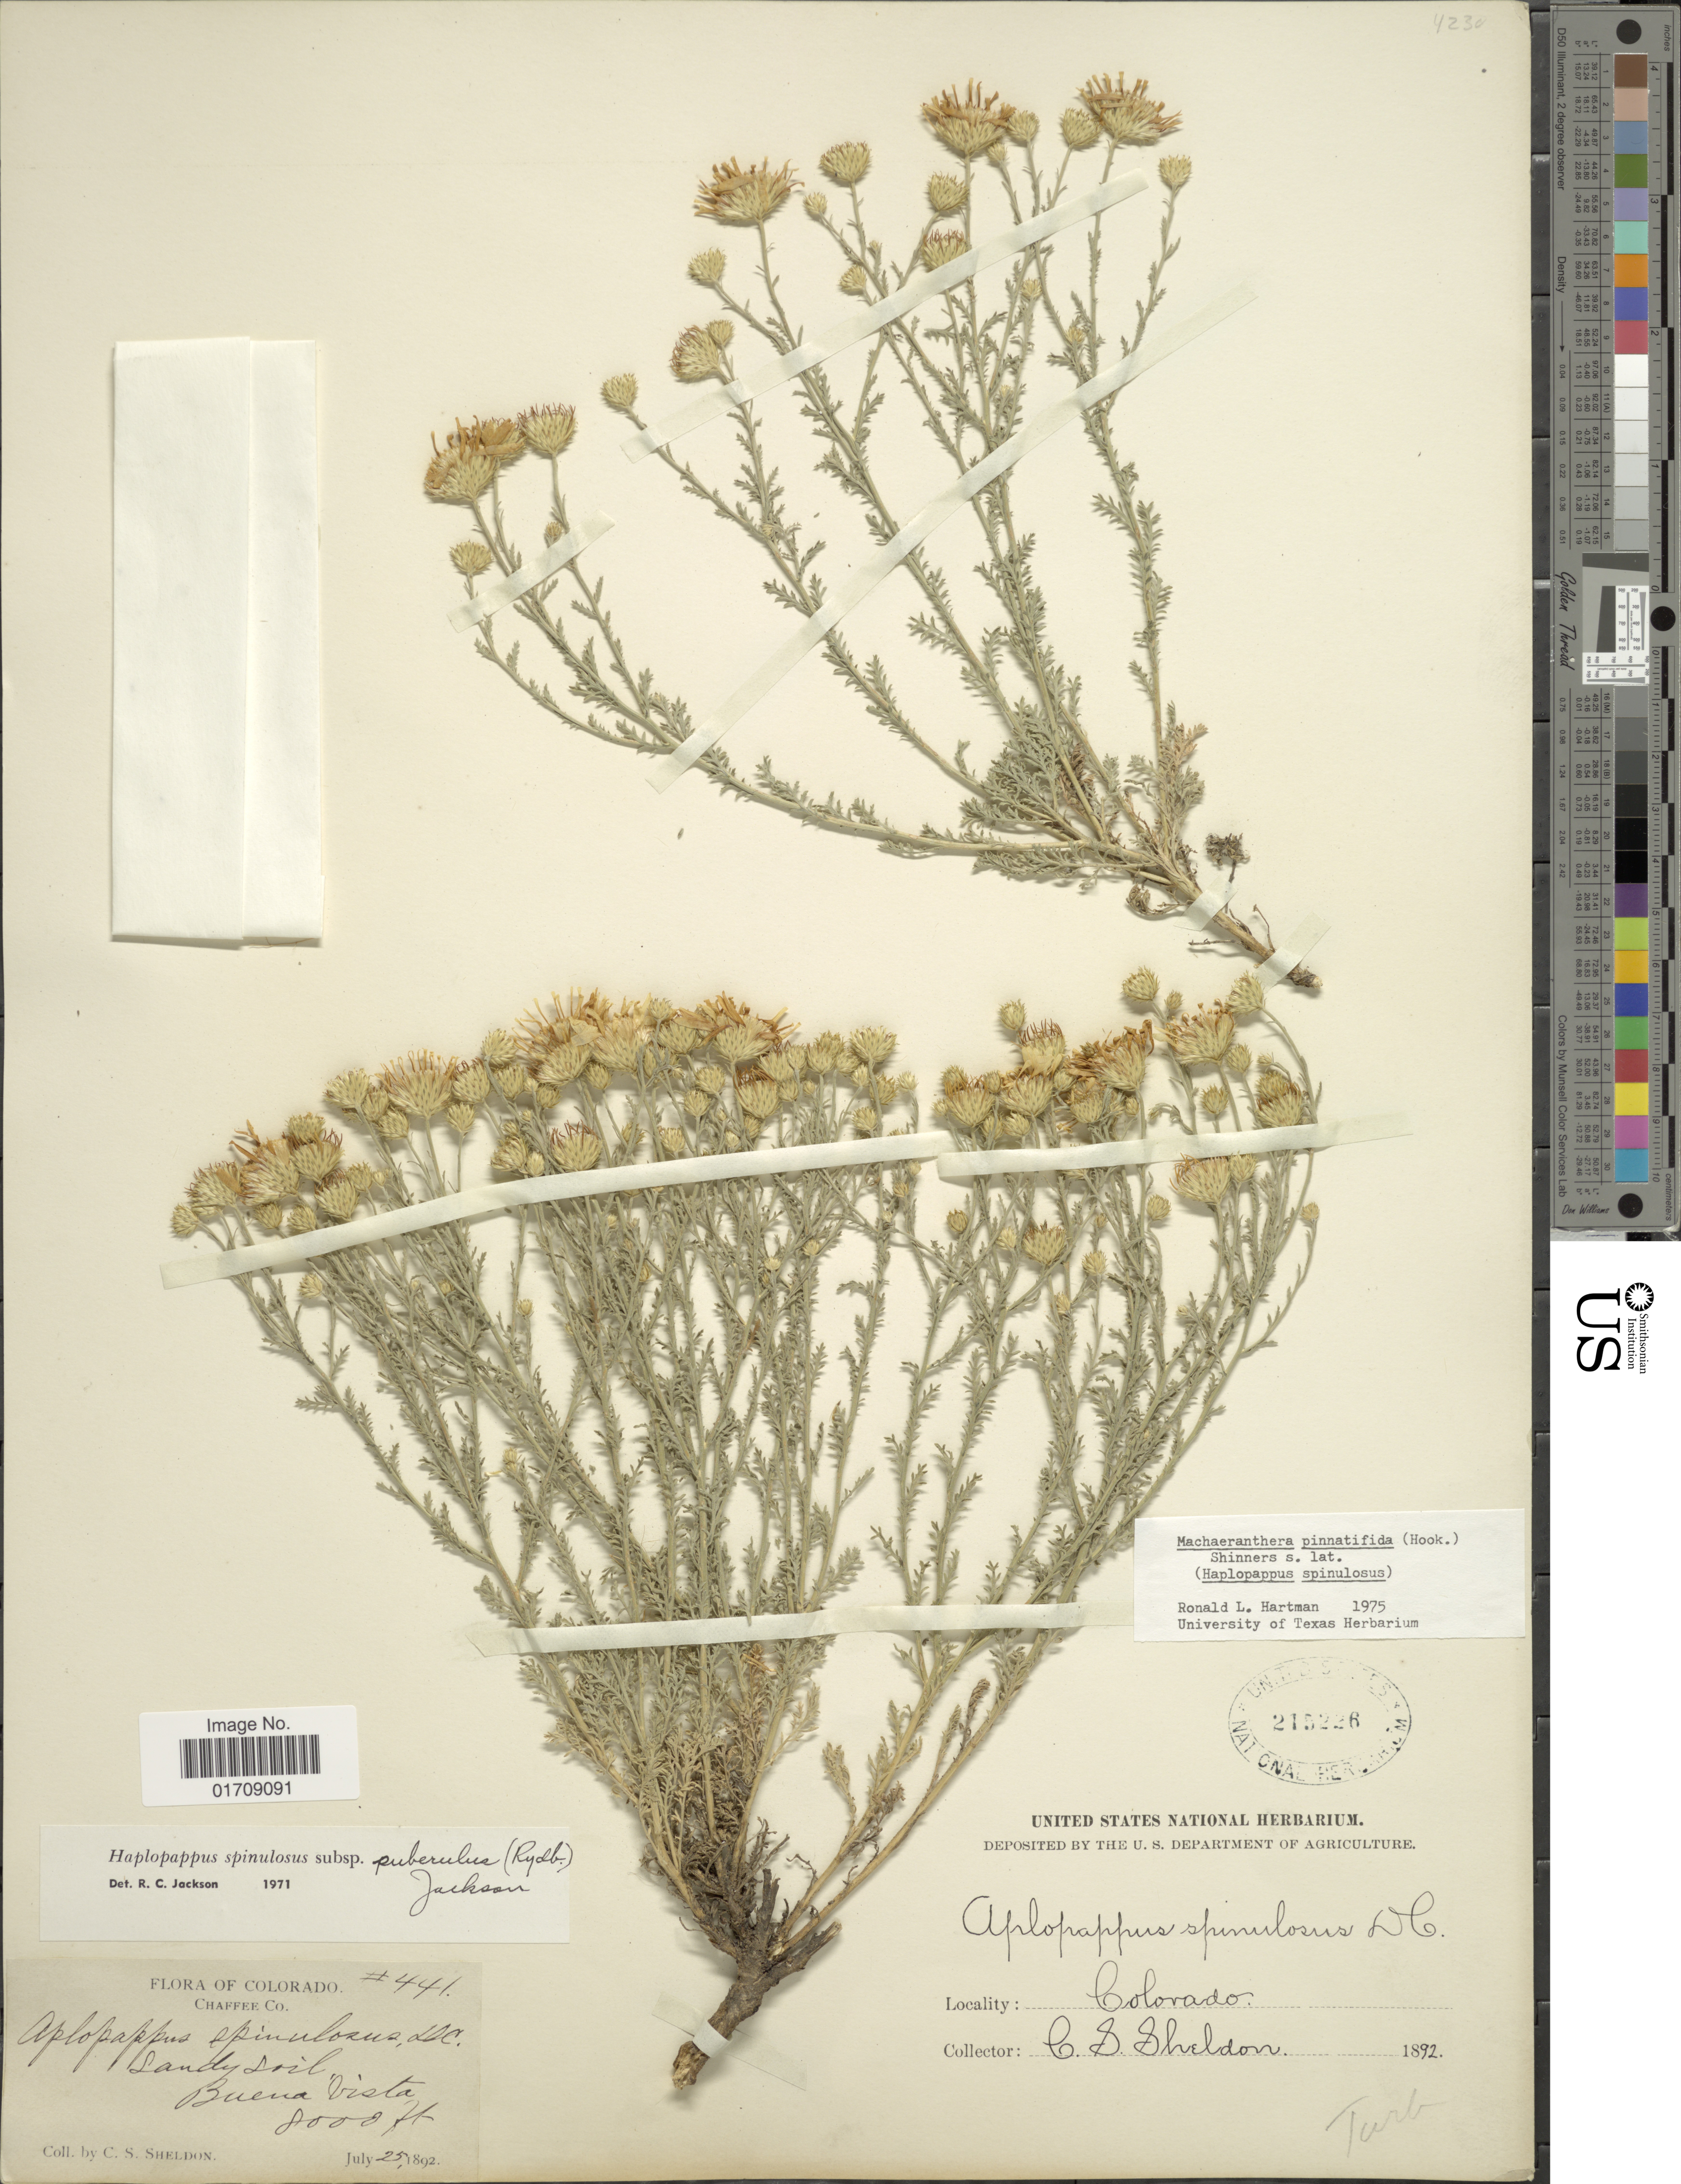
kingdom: Plantae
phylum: Tracheophyta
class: Magnoliopsida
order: Asterales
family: Asteraceae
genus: Machaeranthera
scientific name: Machaeranthera pinnatifida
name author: (Hook.) Shinners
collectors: C. S. Sheldon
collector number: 441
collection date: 1892-07-25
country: United States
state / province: Colorado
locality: Chaffee Co., Buena Vista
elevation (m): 2438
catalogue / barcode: US 215226